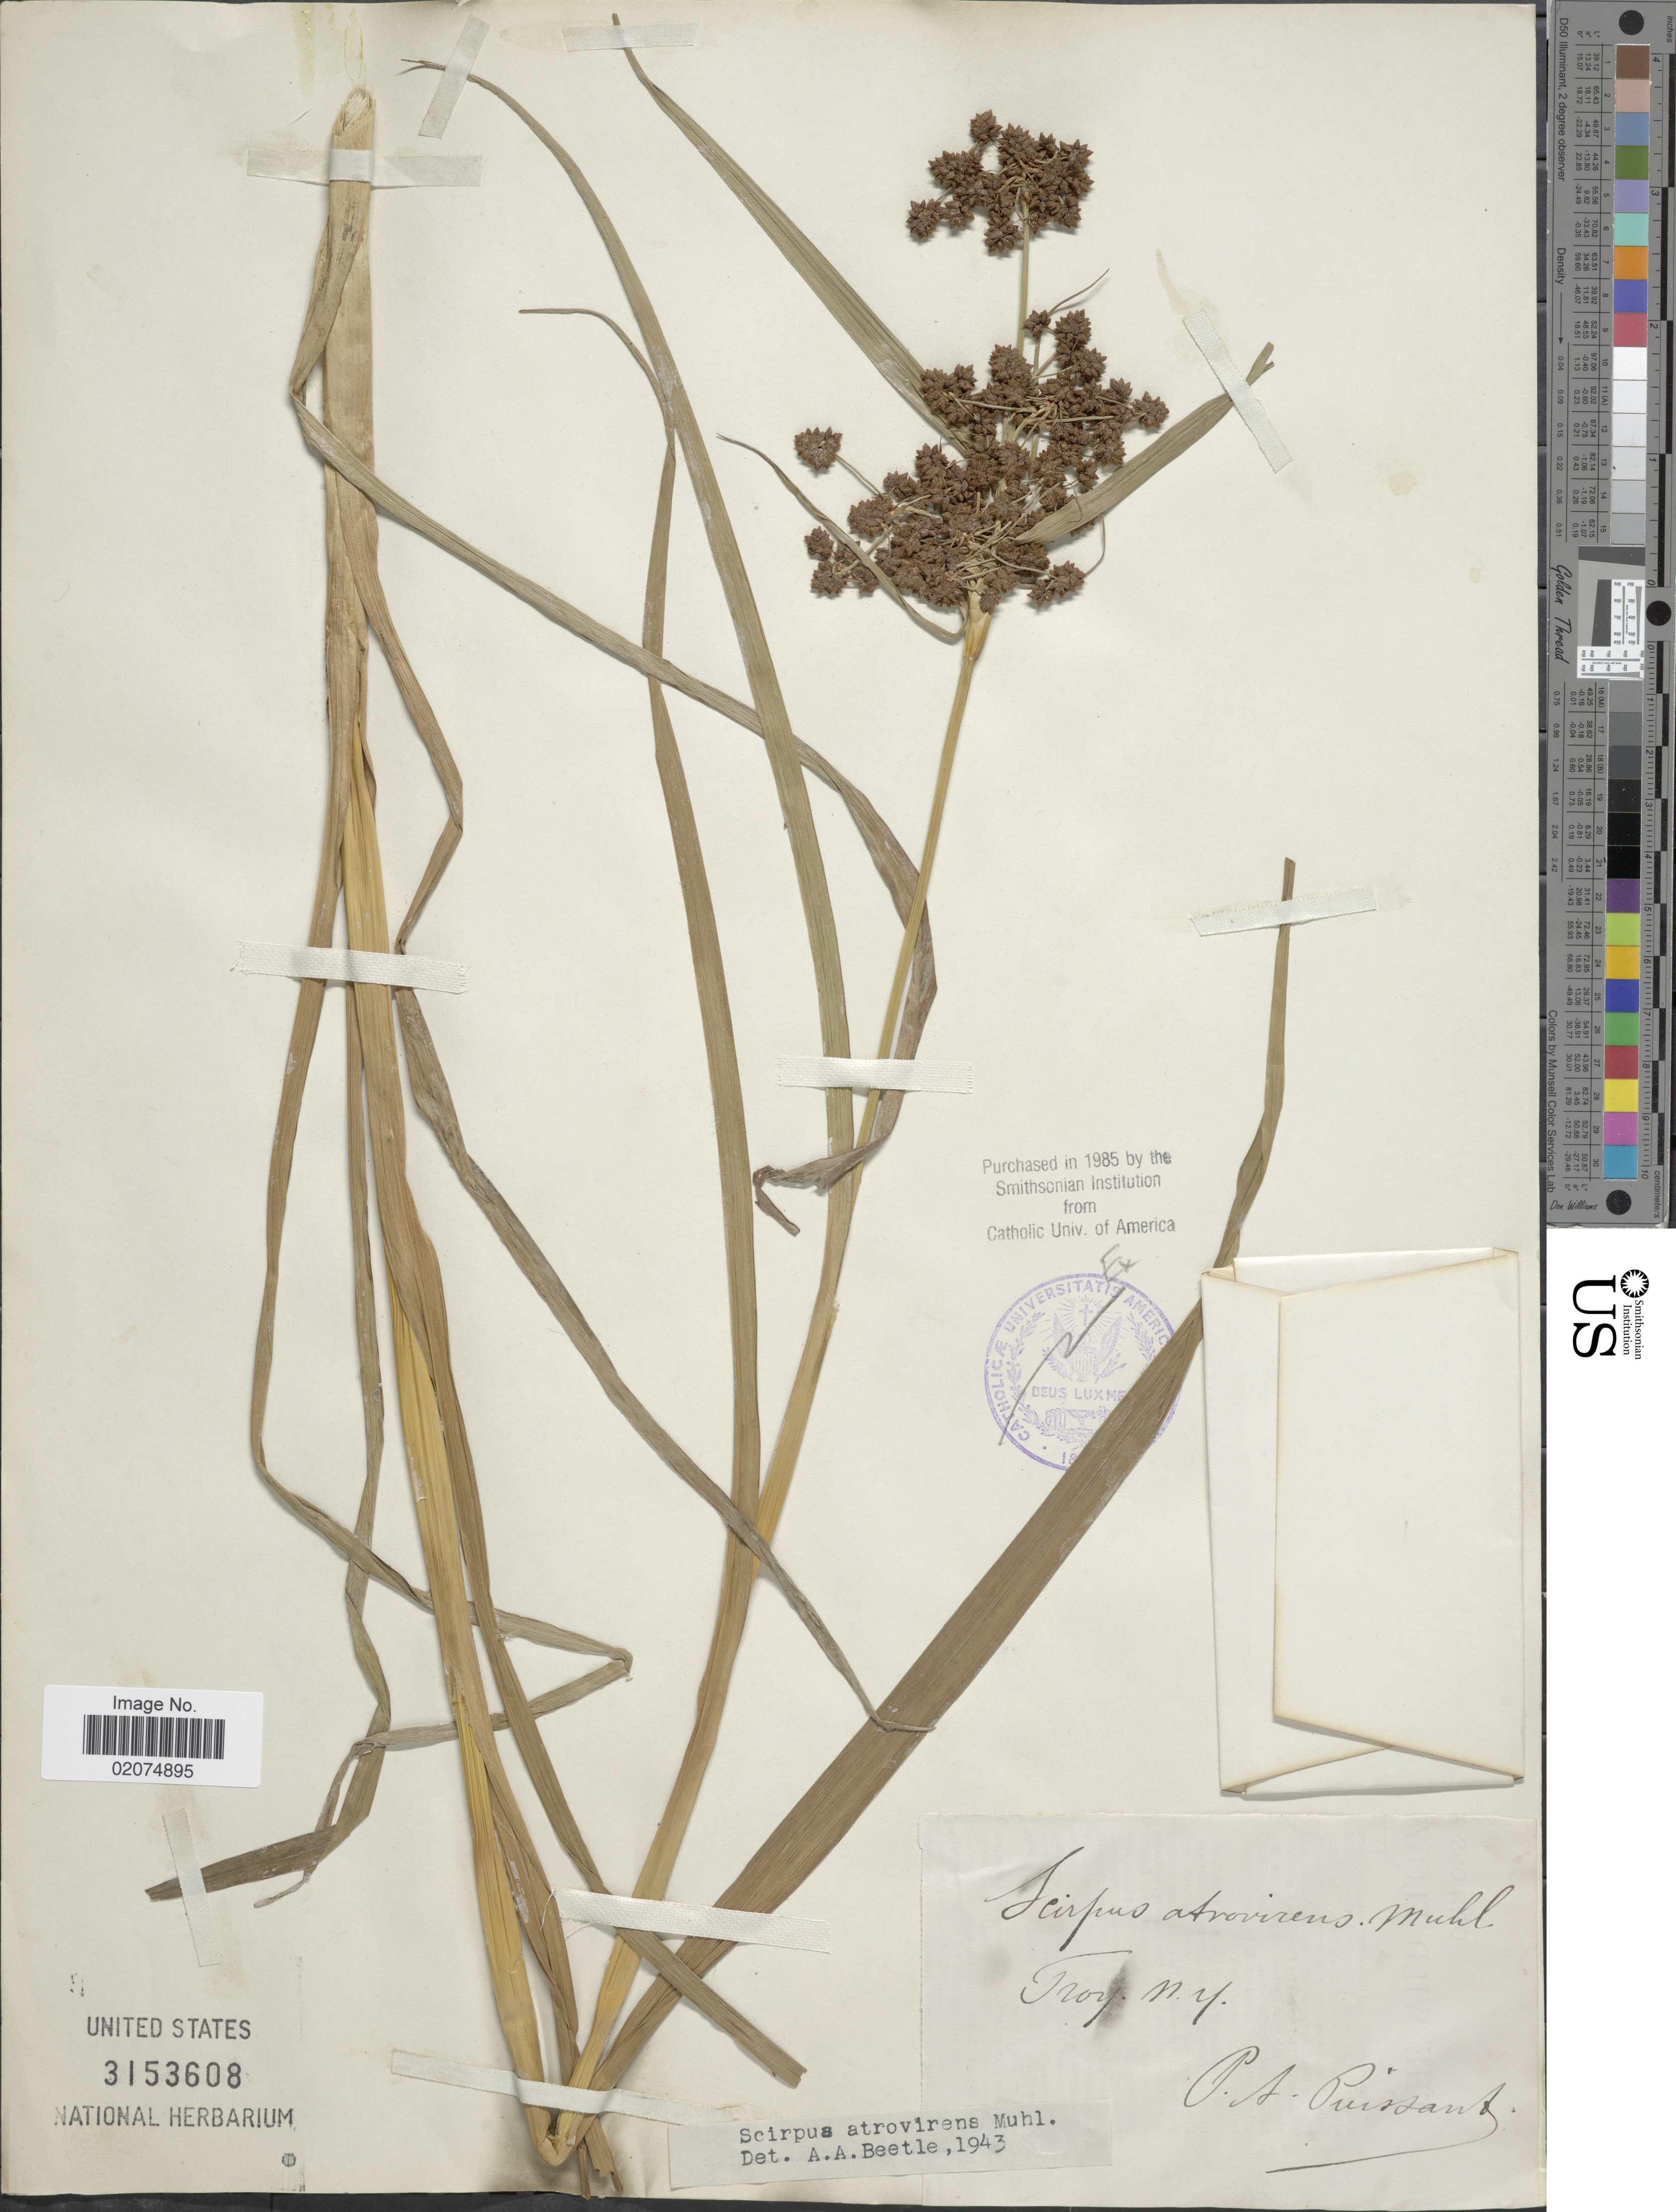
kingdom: Plantae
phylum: Tracheophyta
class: Liliopsida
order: Poales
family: Cyperaceae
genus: Scirpus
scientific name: Scirpus atrovirens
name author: Willd.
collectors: P. Puissant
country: United States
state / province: New York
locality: Troy. N.Y.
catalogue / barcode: US 3153608